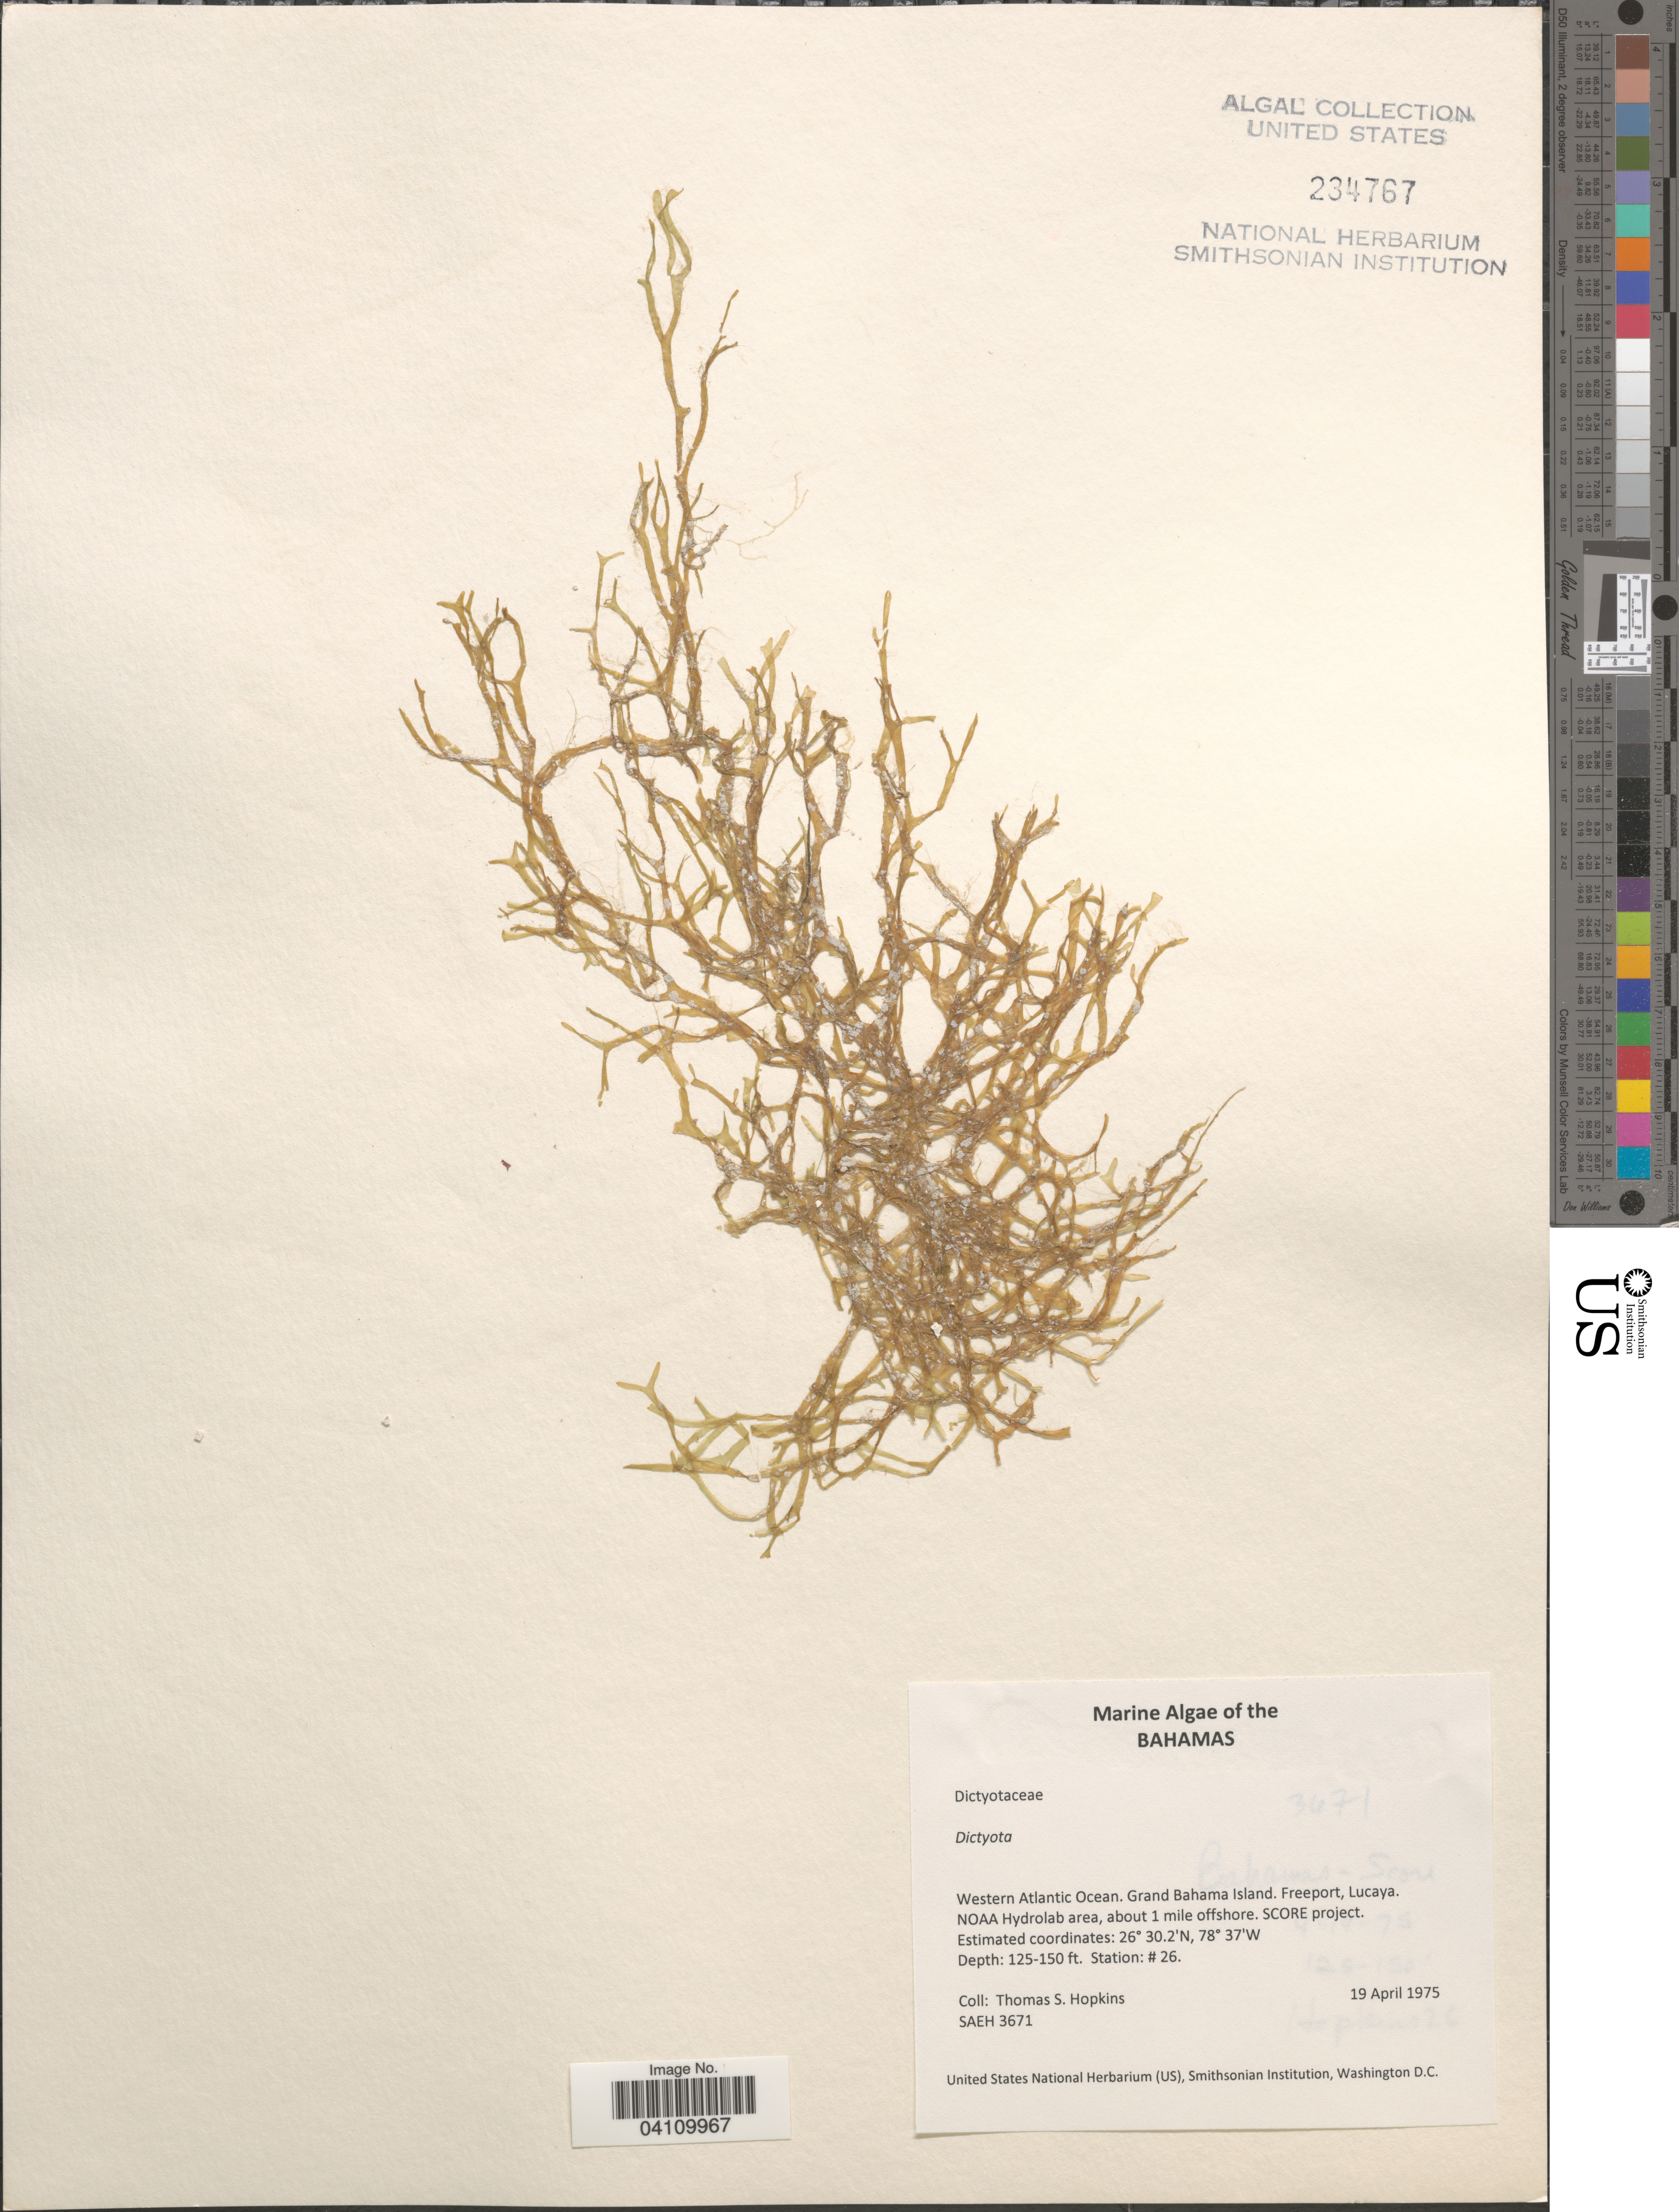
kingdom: Chromista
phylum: Ochrophyta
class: Phaeophyceae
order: Dictyotales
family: Dictyotaceae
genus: Dictyota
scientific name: Dictyota sp.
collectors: T. Hopkins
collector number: SAEH 3671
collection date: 1975-04-19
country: Bahamas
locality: Western Atlantic Ocean. Grand Bahama Island. Freeport, Lucaya. NOAA Hydrolab area, about 1 mile offshore. SCORE project. Station: # 26.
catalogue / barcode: US 234767